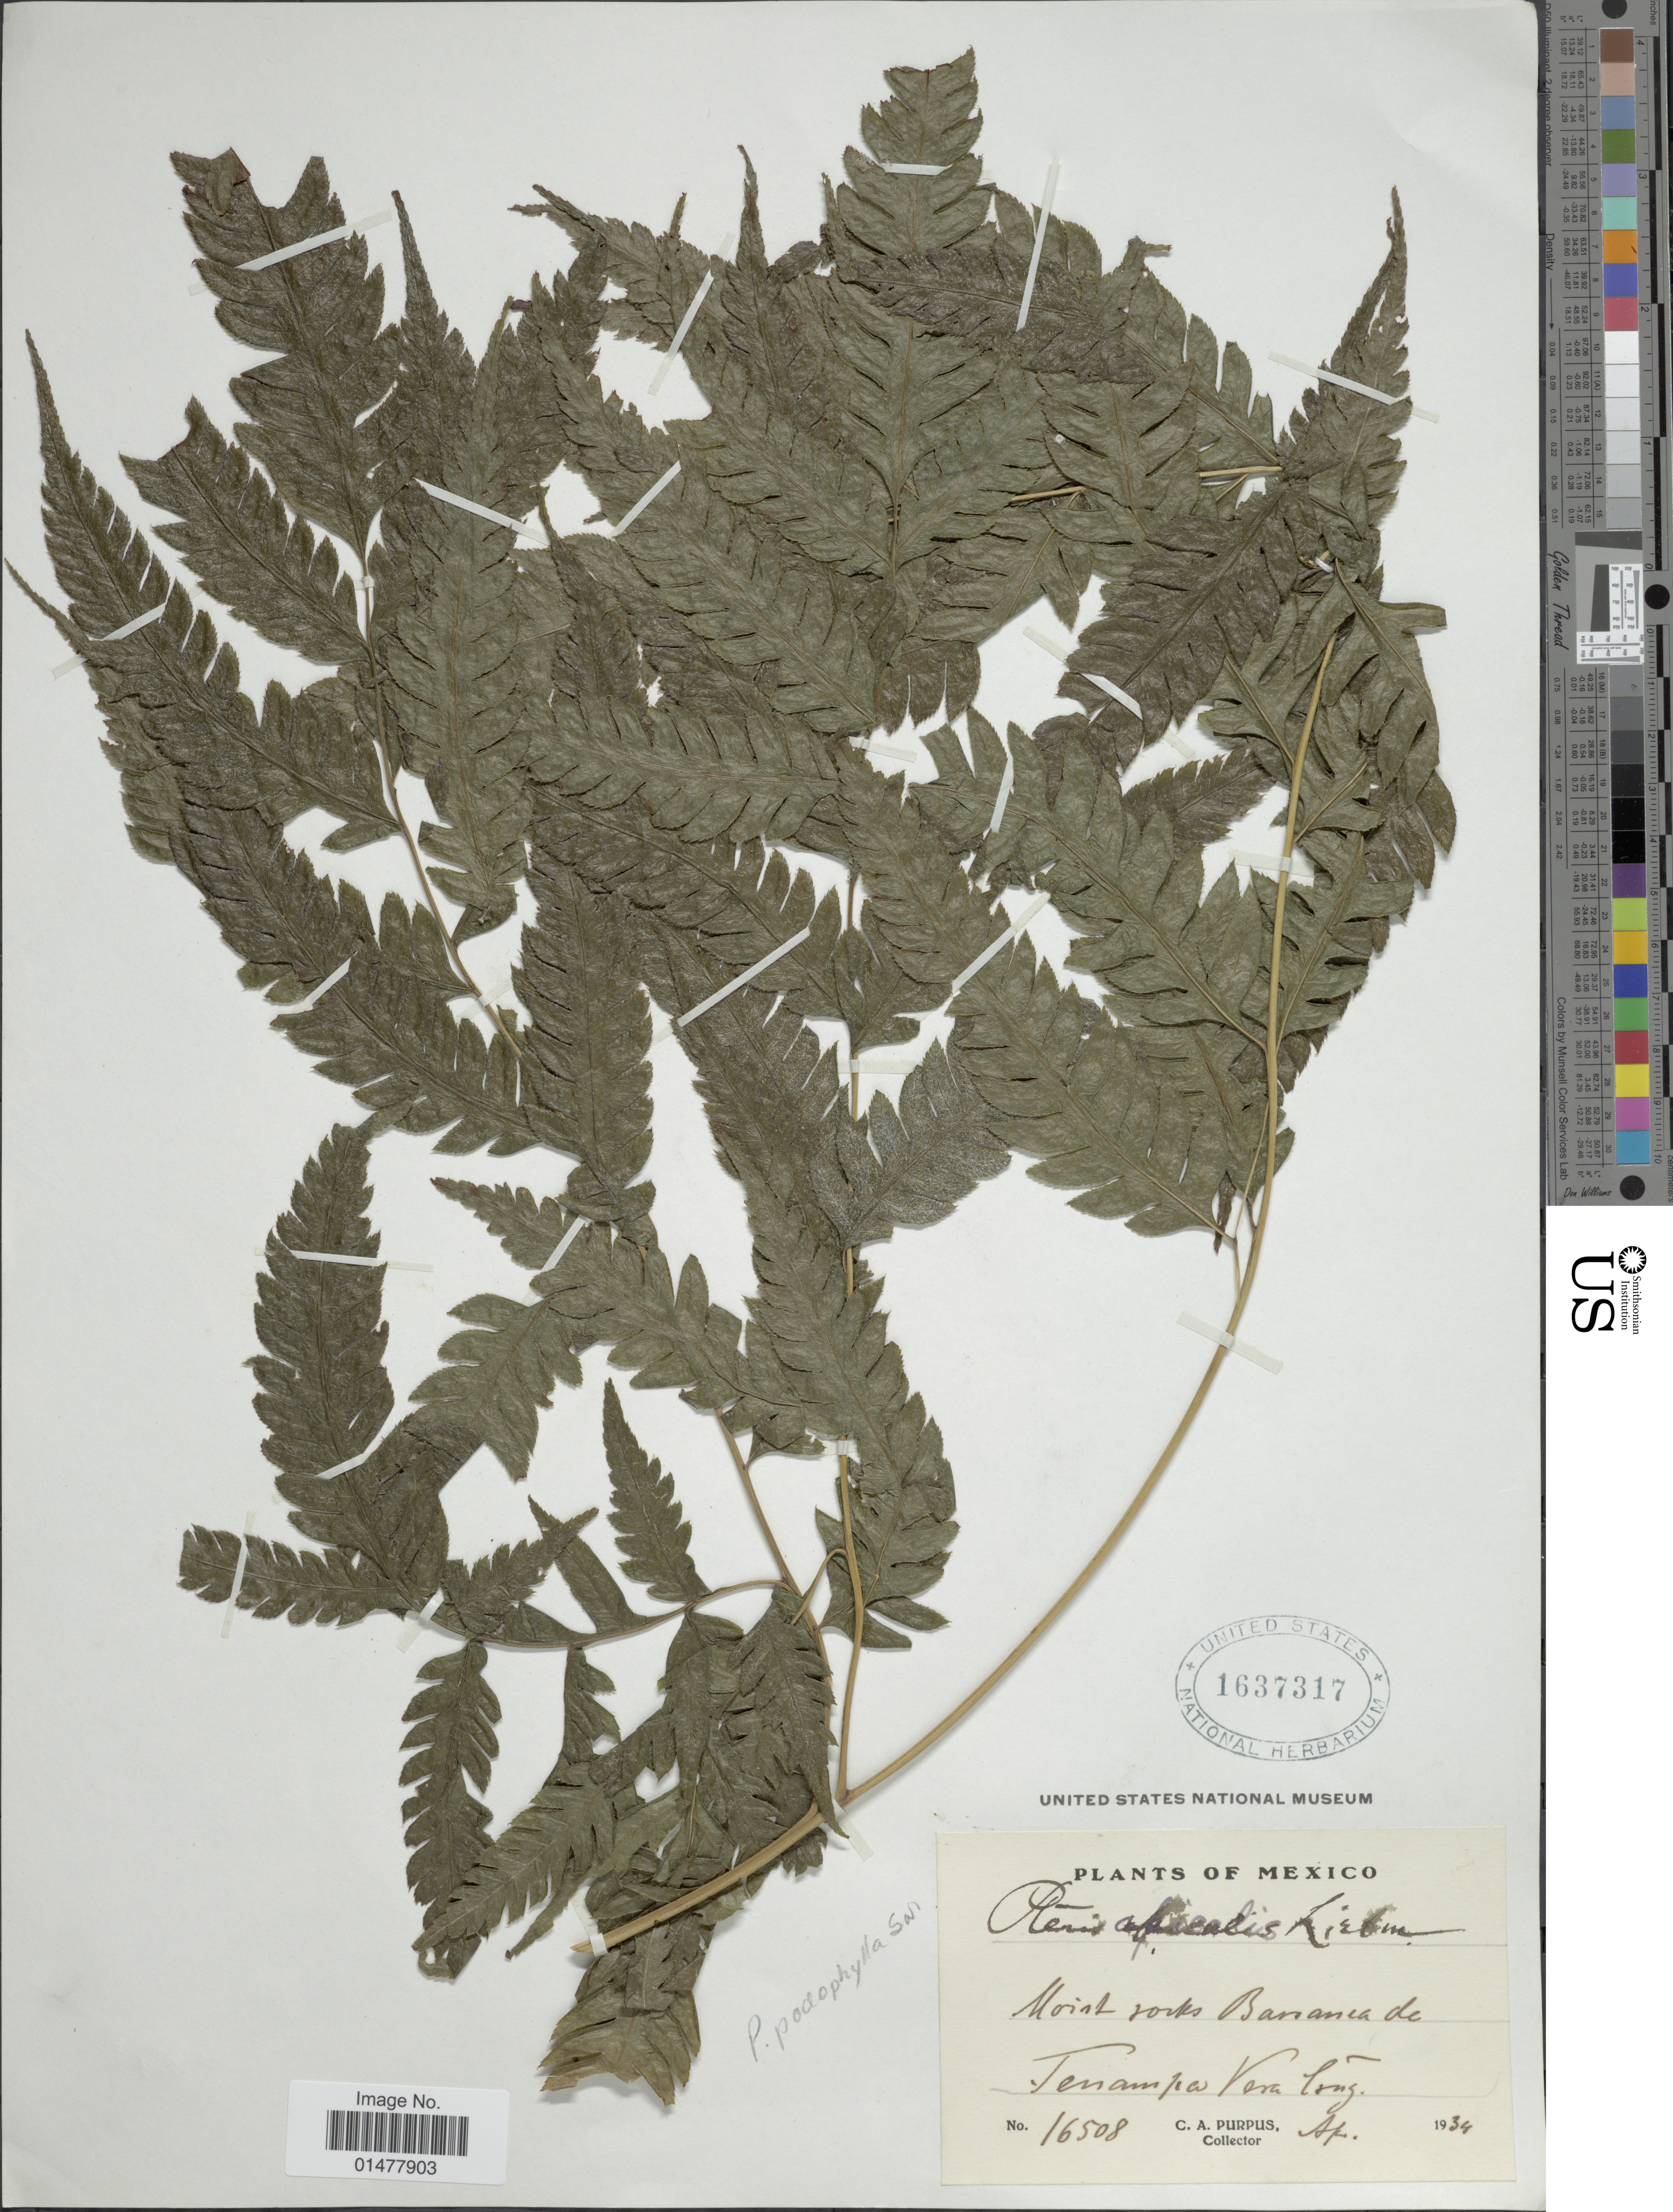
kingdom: Plantae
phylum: Tracheophyta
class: Polypodiopsida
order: Polypodiales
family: Pteridaceae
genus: Pteris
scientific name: Pteris orizabae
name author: M. Martens & Galeotti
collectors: C. A. Purpus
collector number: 16508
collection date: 1934-04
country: Mexico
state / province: Veracruz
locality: PLants of Mexico, moist rocks Barianta de Tenampa Vera Cruz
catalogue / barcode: US 1637317